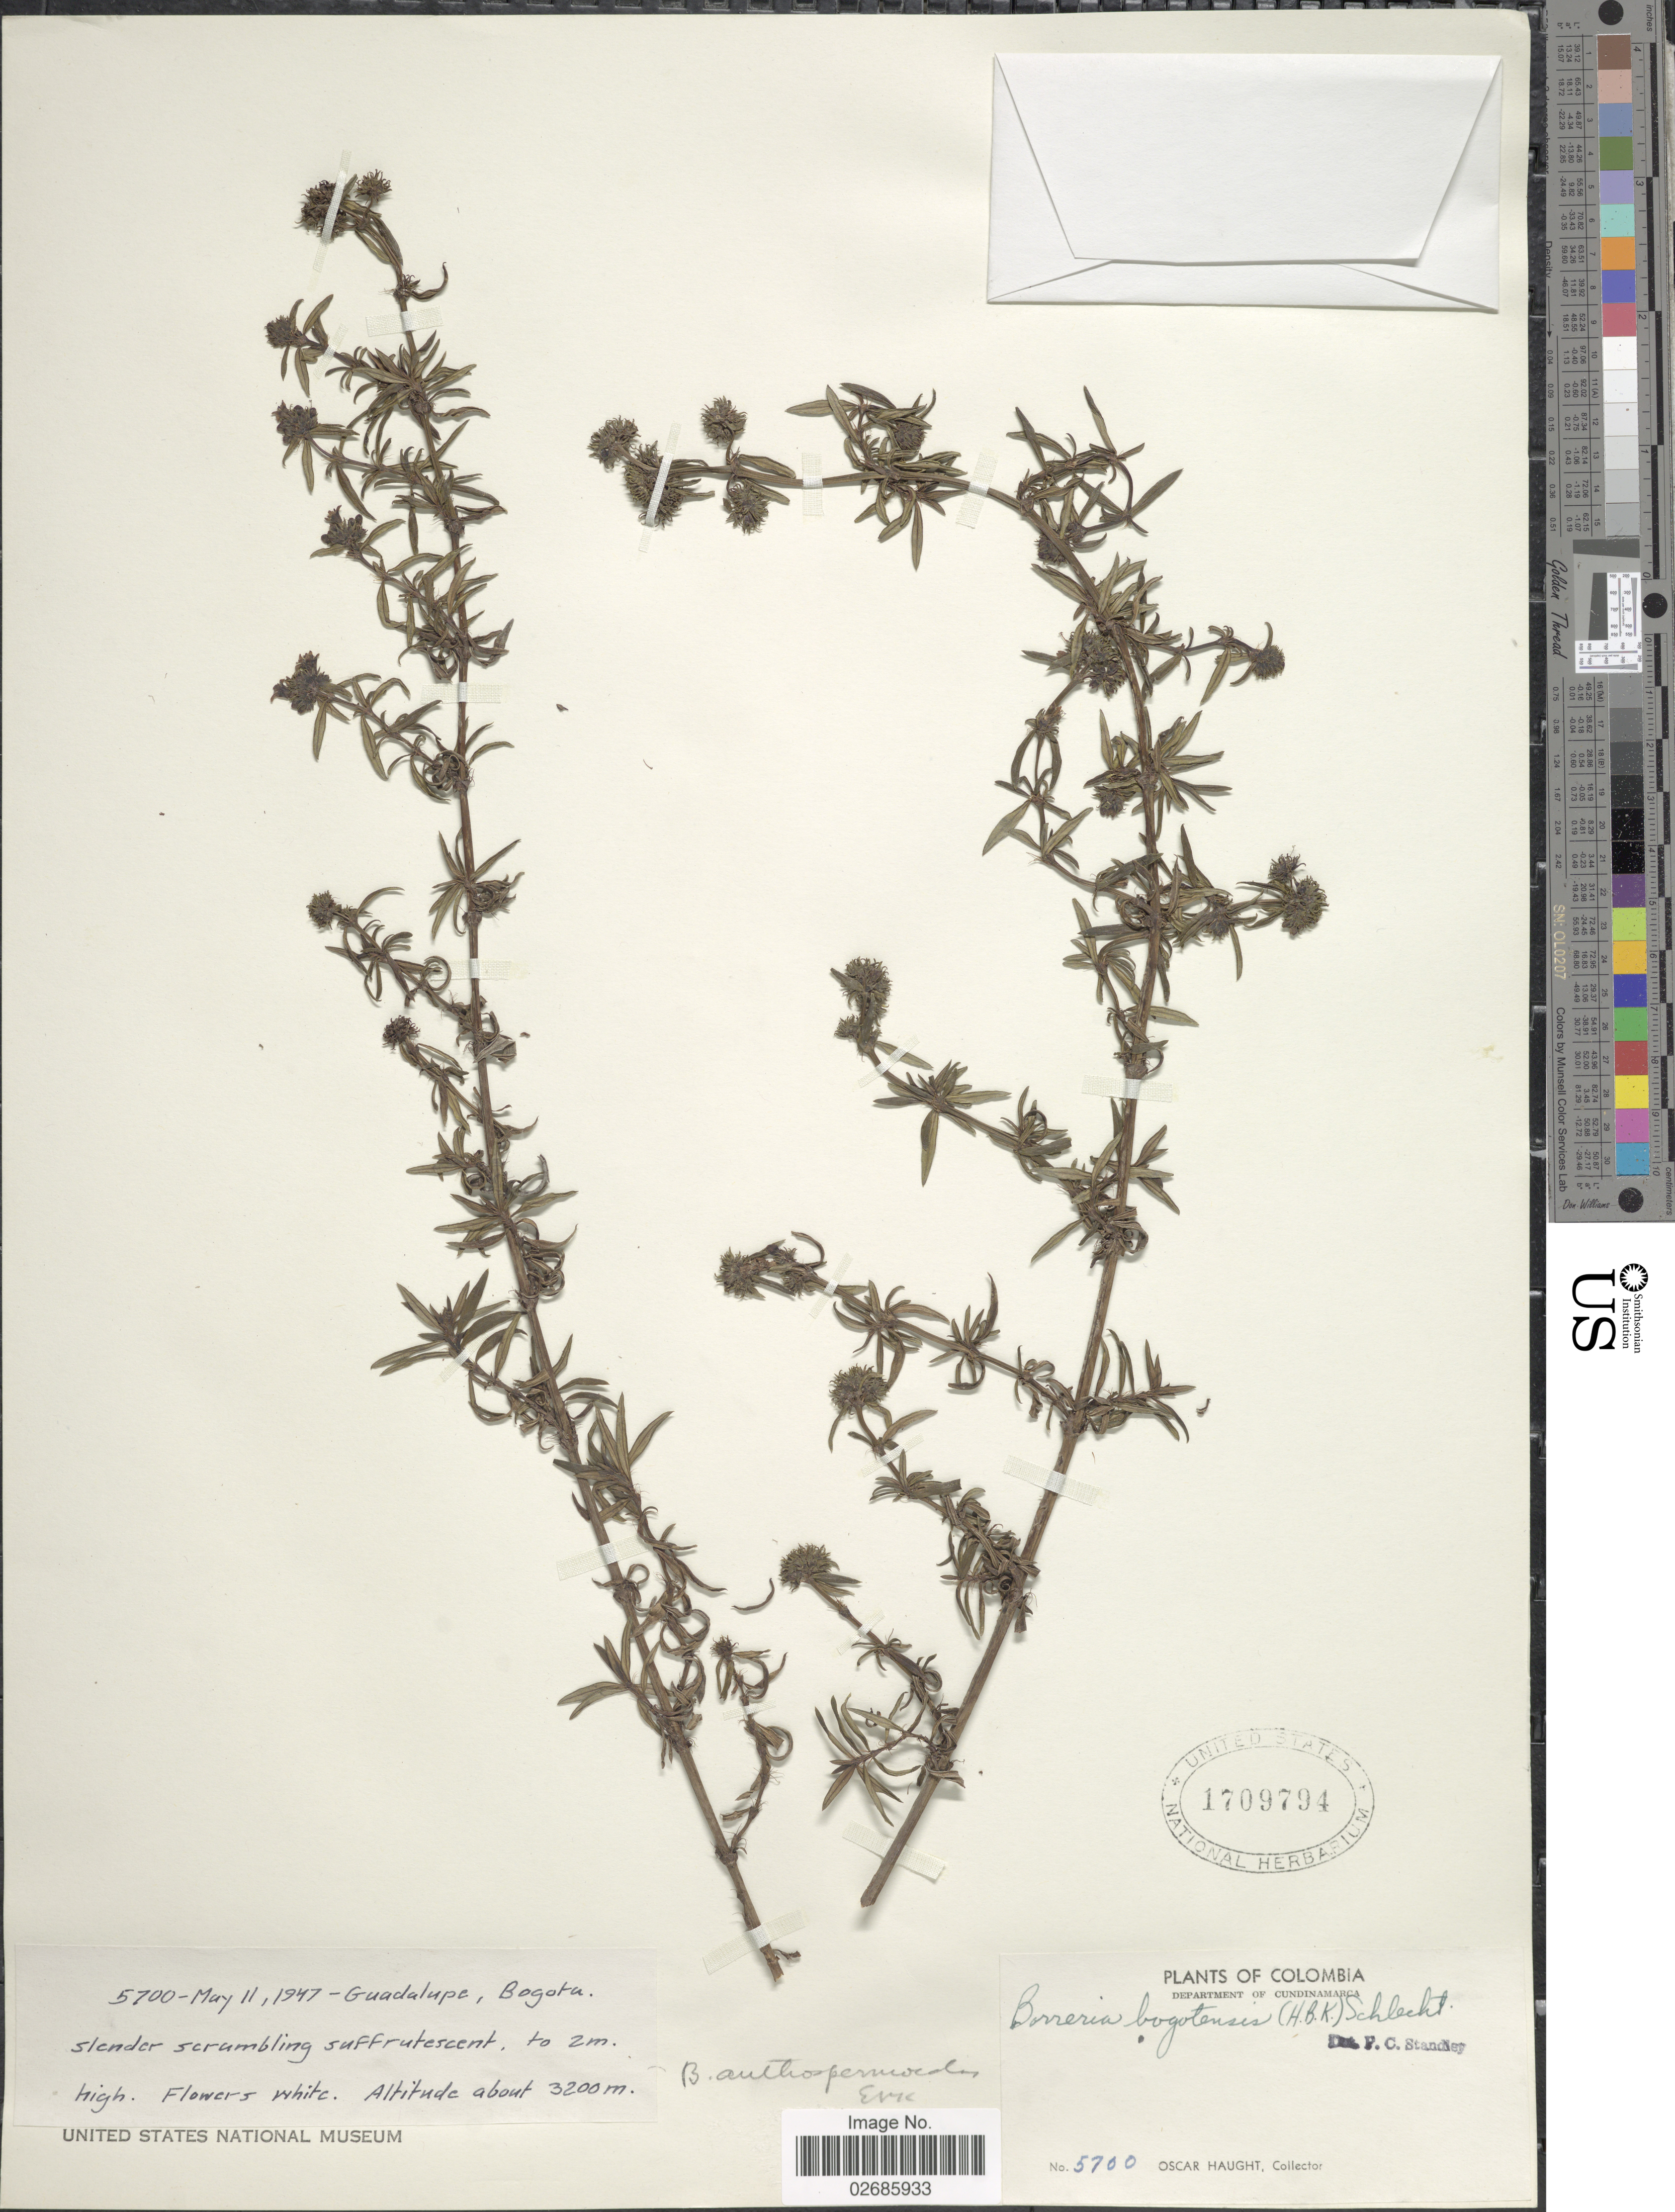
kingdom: Plantae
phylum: Tracheophyta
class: Magnoliopsida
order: Gentianales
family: Rubiaceae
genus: Borreria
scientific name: Borreria anthospermoides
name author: DC.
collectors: O. Haught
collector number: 5700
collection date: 1947-05-11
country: Colombia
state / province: Cundinamarca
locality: Departamento Cundinamarca, Guadalupe, Bogota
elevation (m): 3200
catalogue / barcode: US 1709794